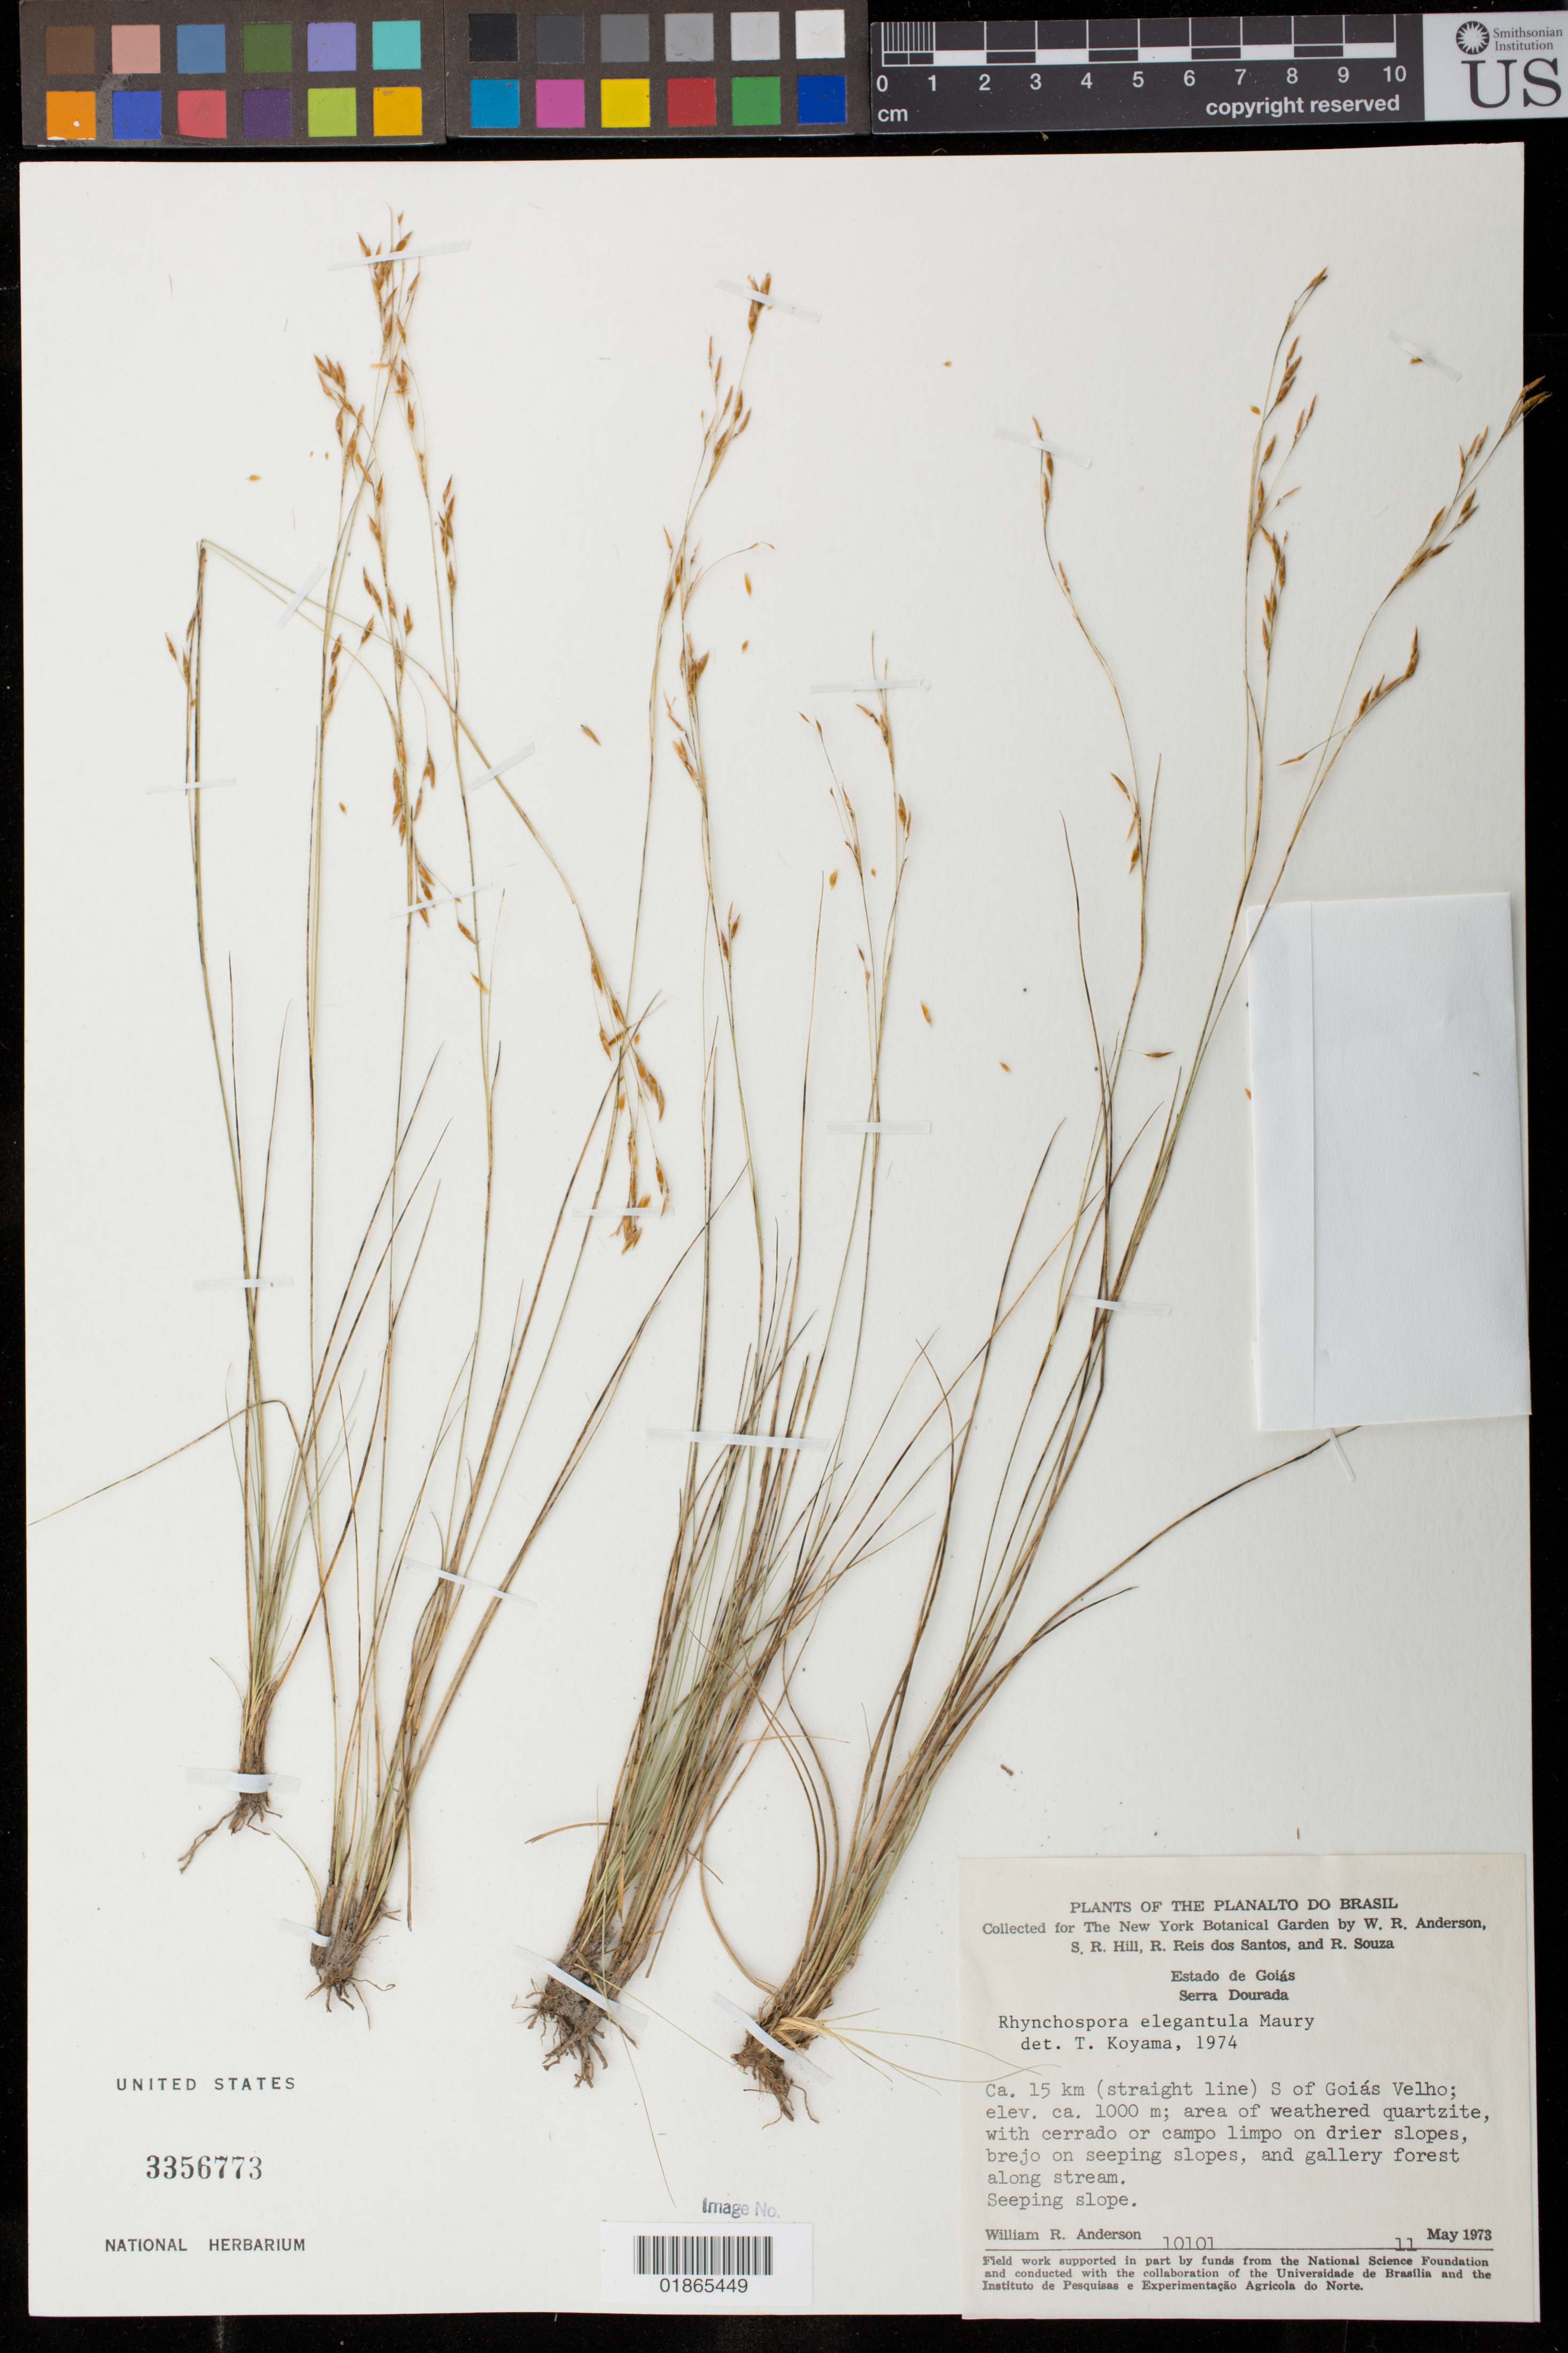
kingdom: Plantae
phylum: Tracheophyta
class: Liliopsida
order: Poales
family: Cyperaceae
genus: Rhynchospora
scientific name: Rhynchospora elegantula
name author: Maury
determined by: Koyama, Tetsuo M.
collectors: W. R. Anderson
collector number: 10101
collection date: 1973-05-11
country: Brazil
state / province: Goiás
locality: Serra Dourada, ca. 15 km (straight line) S of Goías Velho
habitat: Area of weathered quartzite, with cerrado or campo limpo on drier slopes, brejo on seeping slopes, and gallery forest along stream. Seeping slope.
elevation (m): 1000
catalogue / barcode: US 3356773